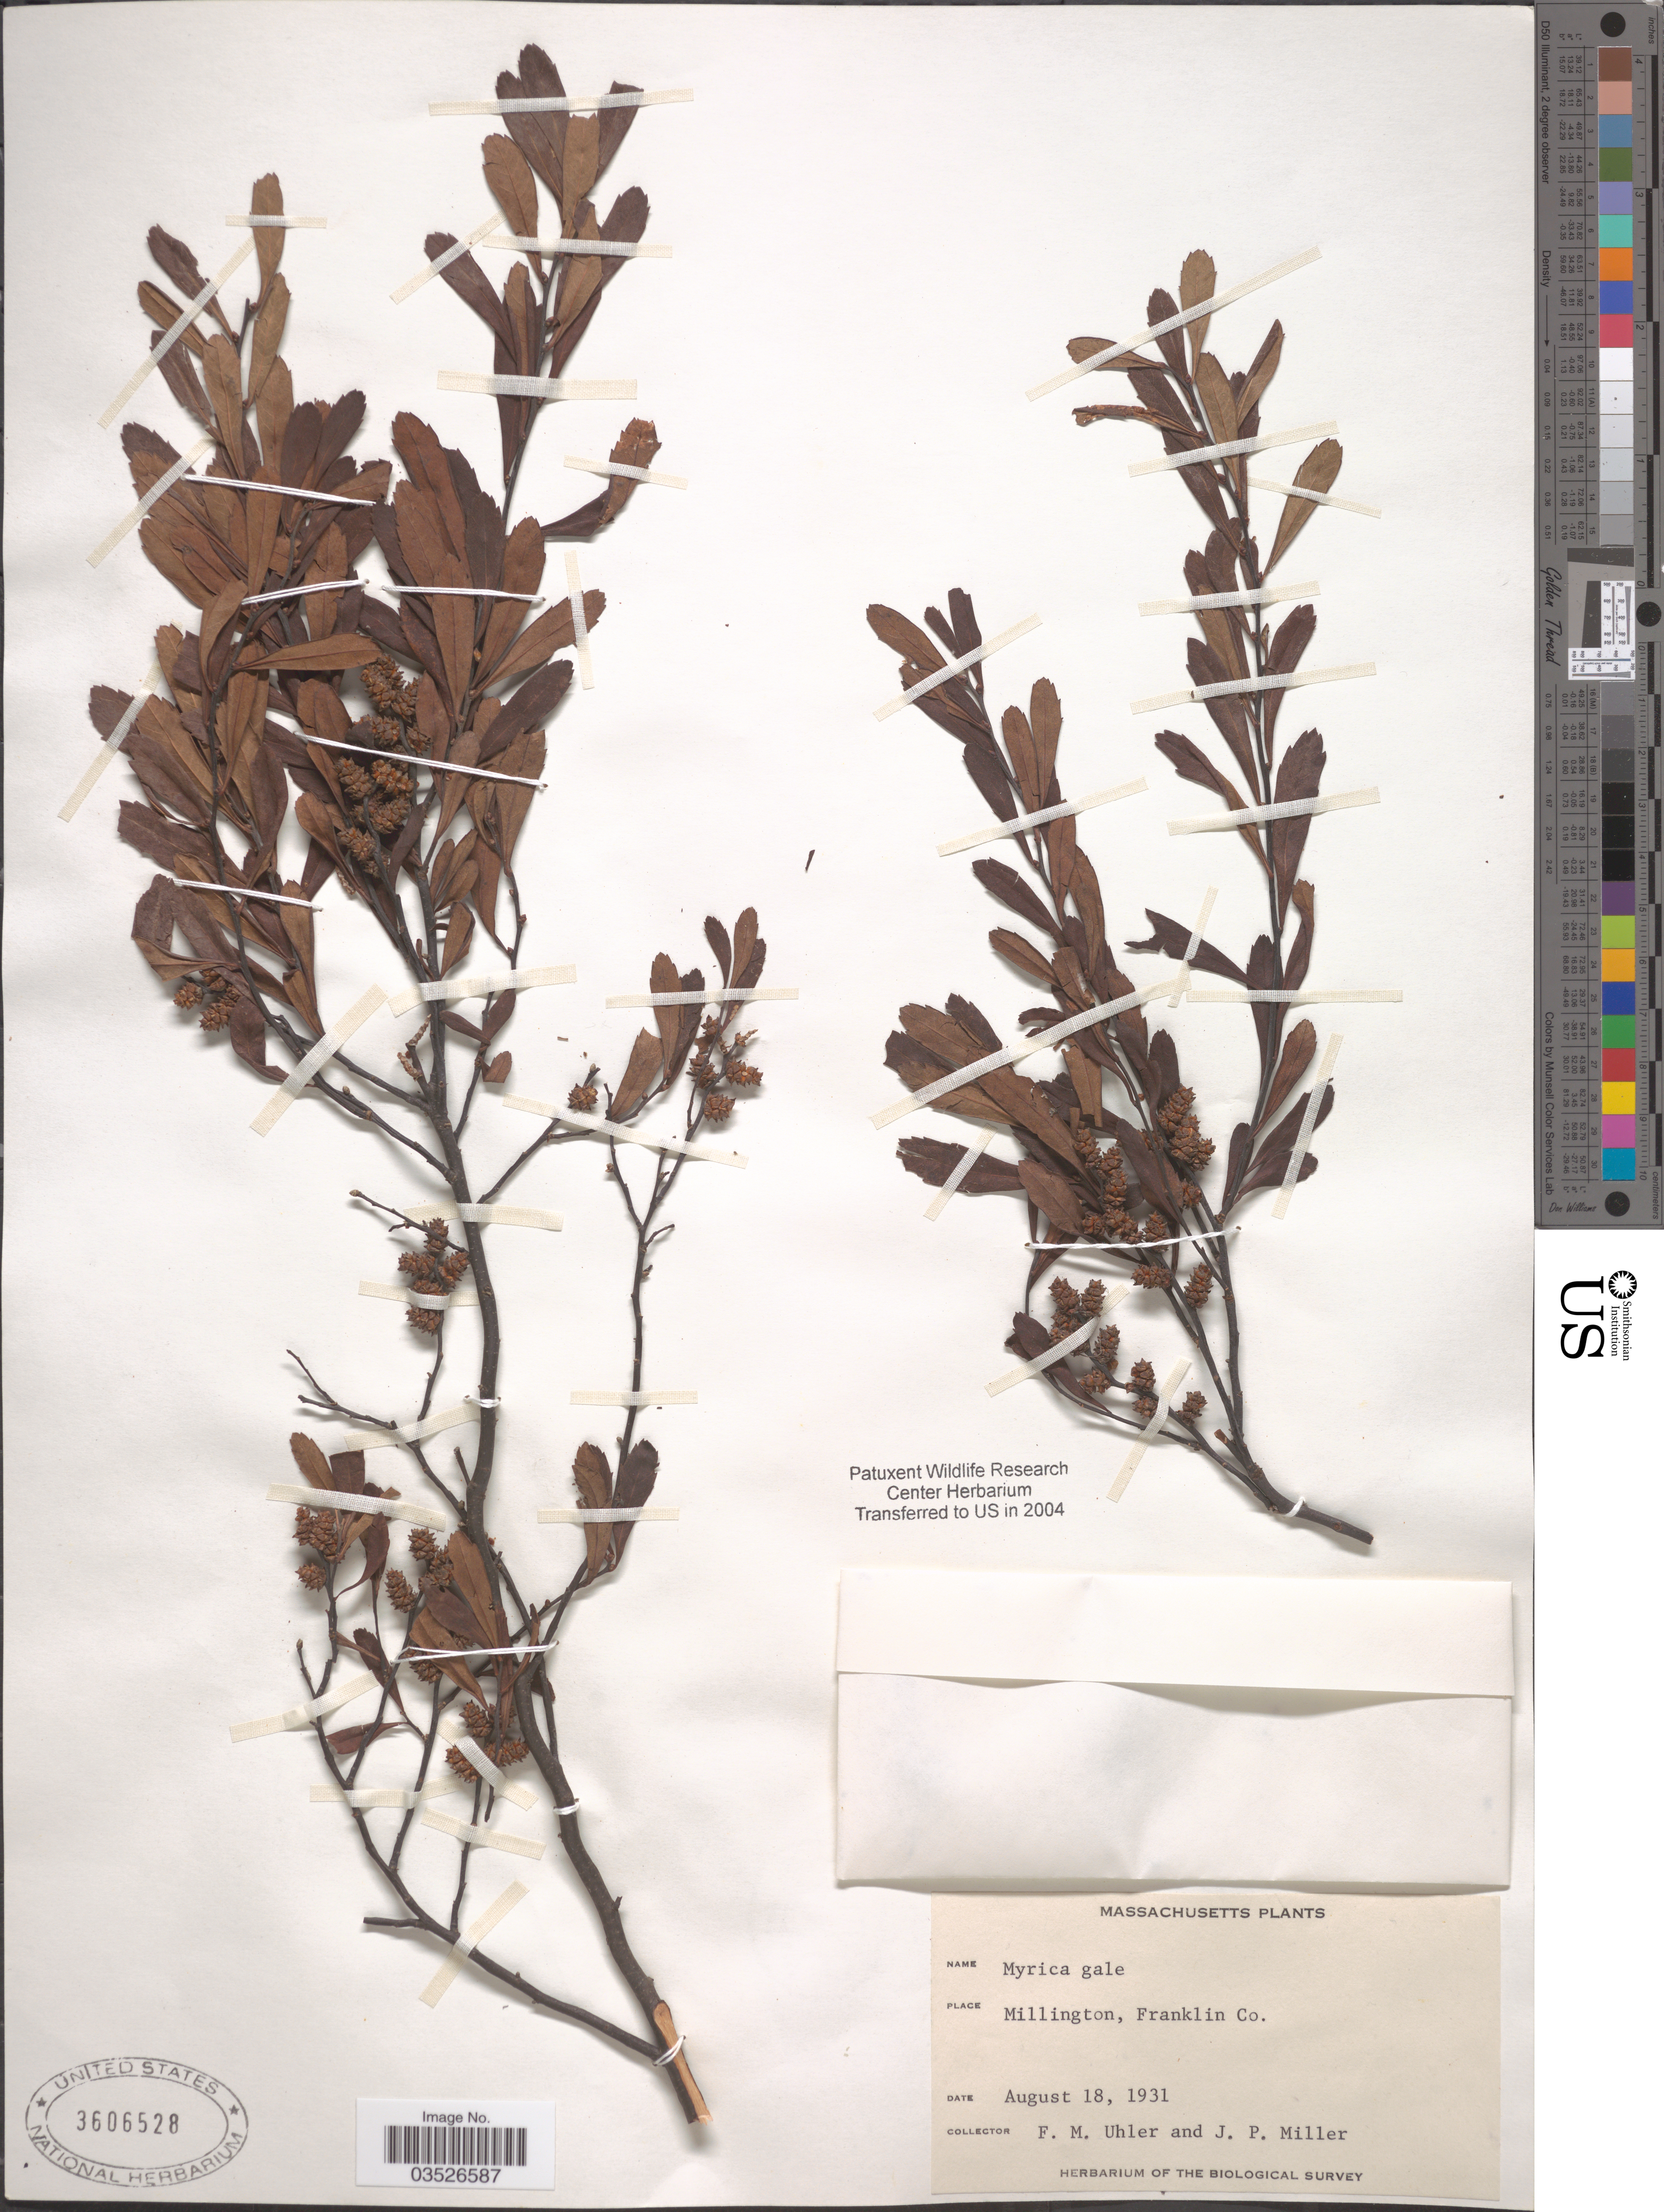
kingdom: Plantae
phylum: Tracheophyta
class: Magnoliopsida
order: Fagales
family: Myricaceae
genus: Myrica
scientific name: Myrica gale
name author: L.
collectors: F. M. Uhler & J. P. Miller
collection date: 1931-08-18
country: United States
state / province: Massachusetts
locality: Millington, Franklin Co.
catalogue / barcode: US 3606528